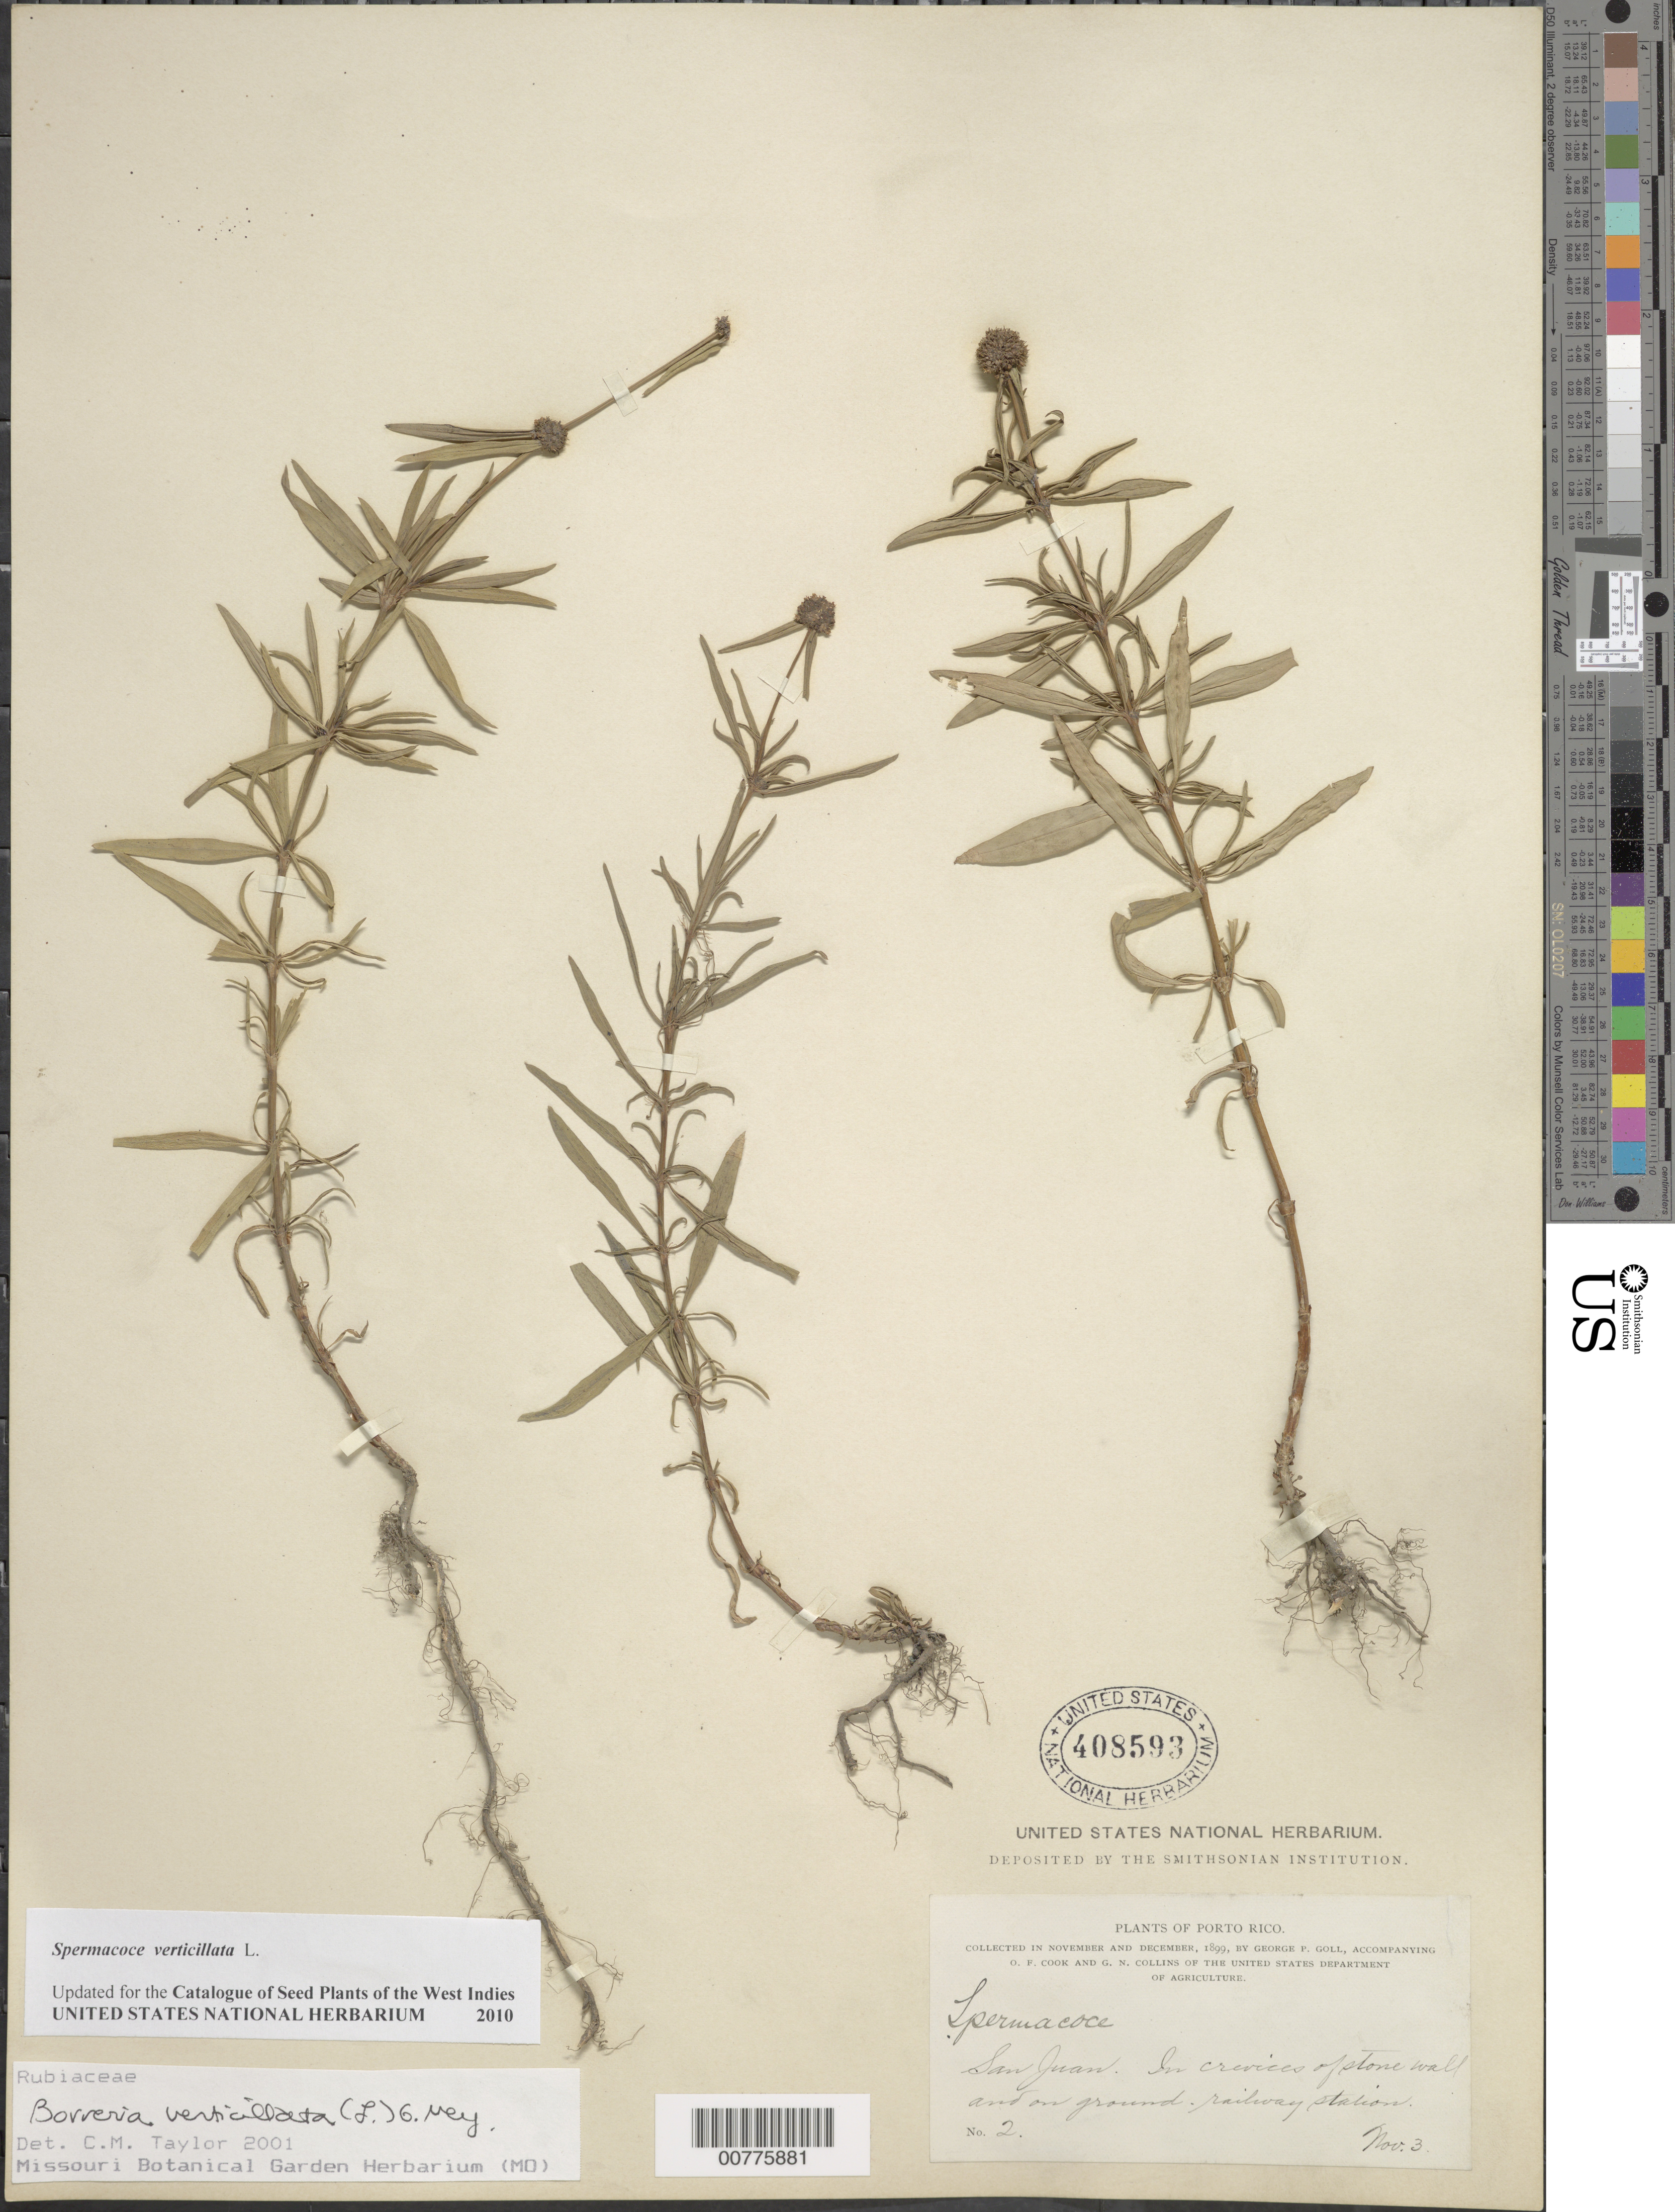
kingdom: Plantae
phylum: Tracheophyta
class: Magnoliopsida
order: Gentianales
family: Rubiaceae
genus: Spermacoce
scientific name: Spermacoce verticillata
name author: L.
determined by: Taylor, Charlotte M.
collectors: G. Goll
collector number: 2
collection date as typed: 03 Nov 1899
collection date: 1899-11-03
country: Puerto Rico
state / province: San Juan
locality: San Juan. Railway station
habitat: In crevices of stone wall and ground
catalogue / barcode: US 408593